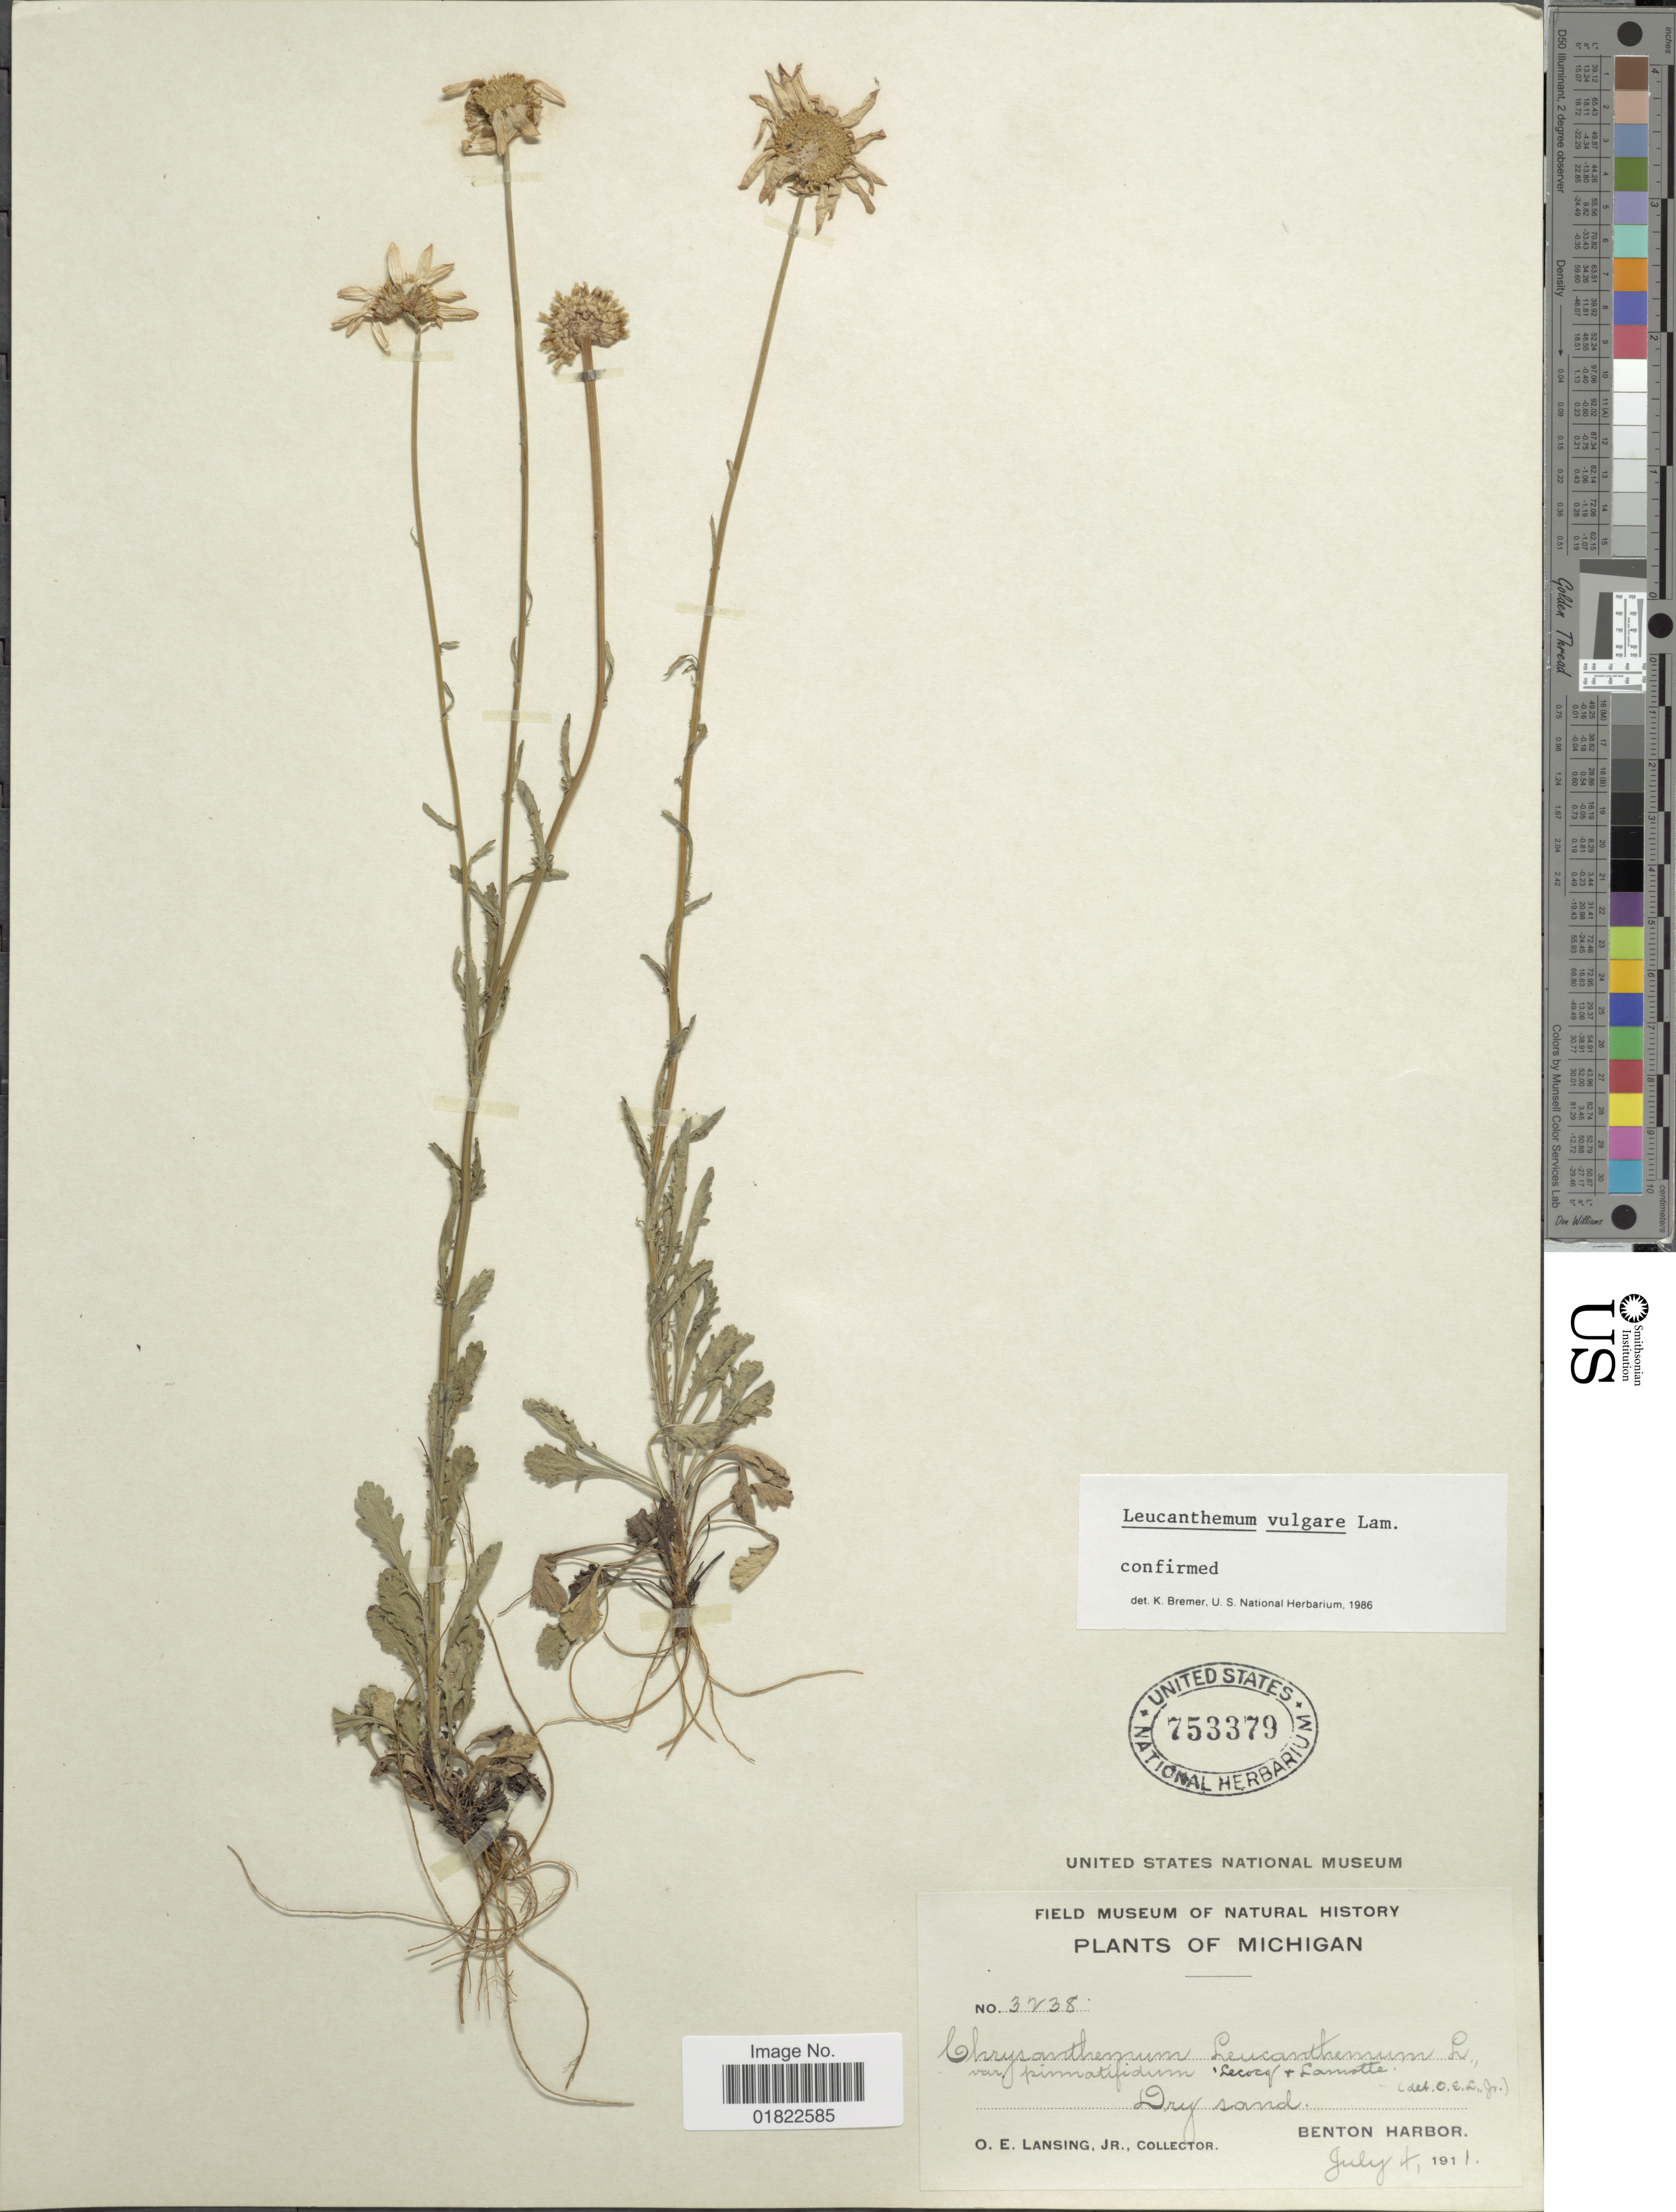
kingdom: Plantae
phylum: Tracheophyta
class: Magnoliopsida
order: Asterales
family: Asteraceae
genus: Leucanthemum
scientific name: Leucanthemum vulgare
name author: Lam.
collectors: O. Lansing Jr.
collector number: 3238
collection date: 1911-07-04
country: United States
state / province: Michigan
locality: Benton Harbor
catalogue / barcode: US 753379